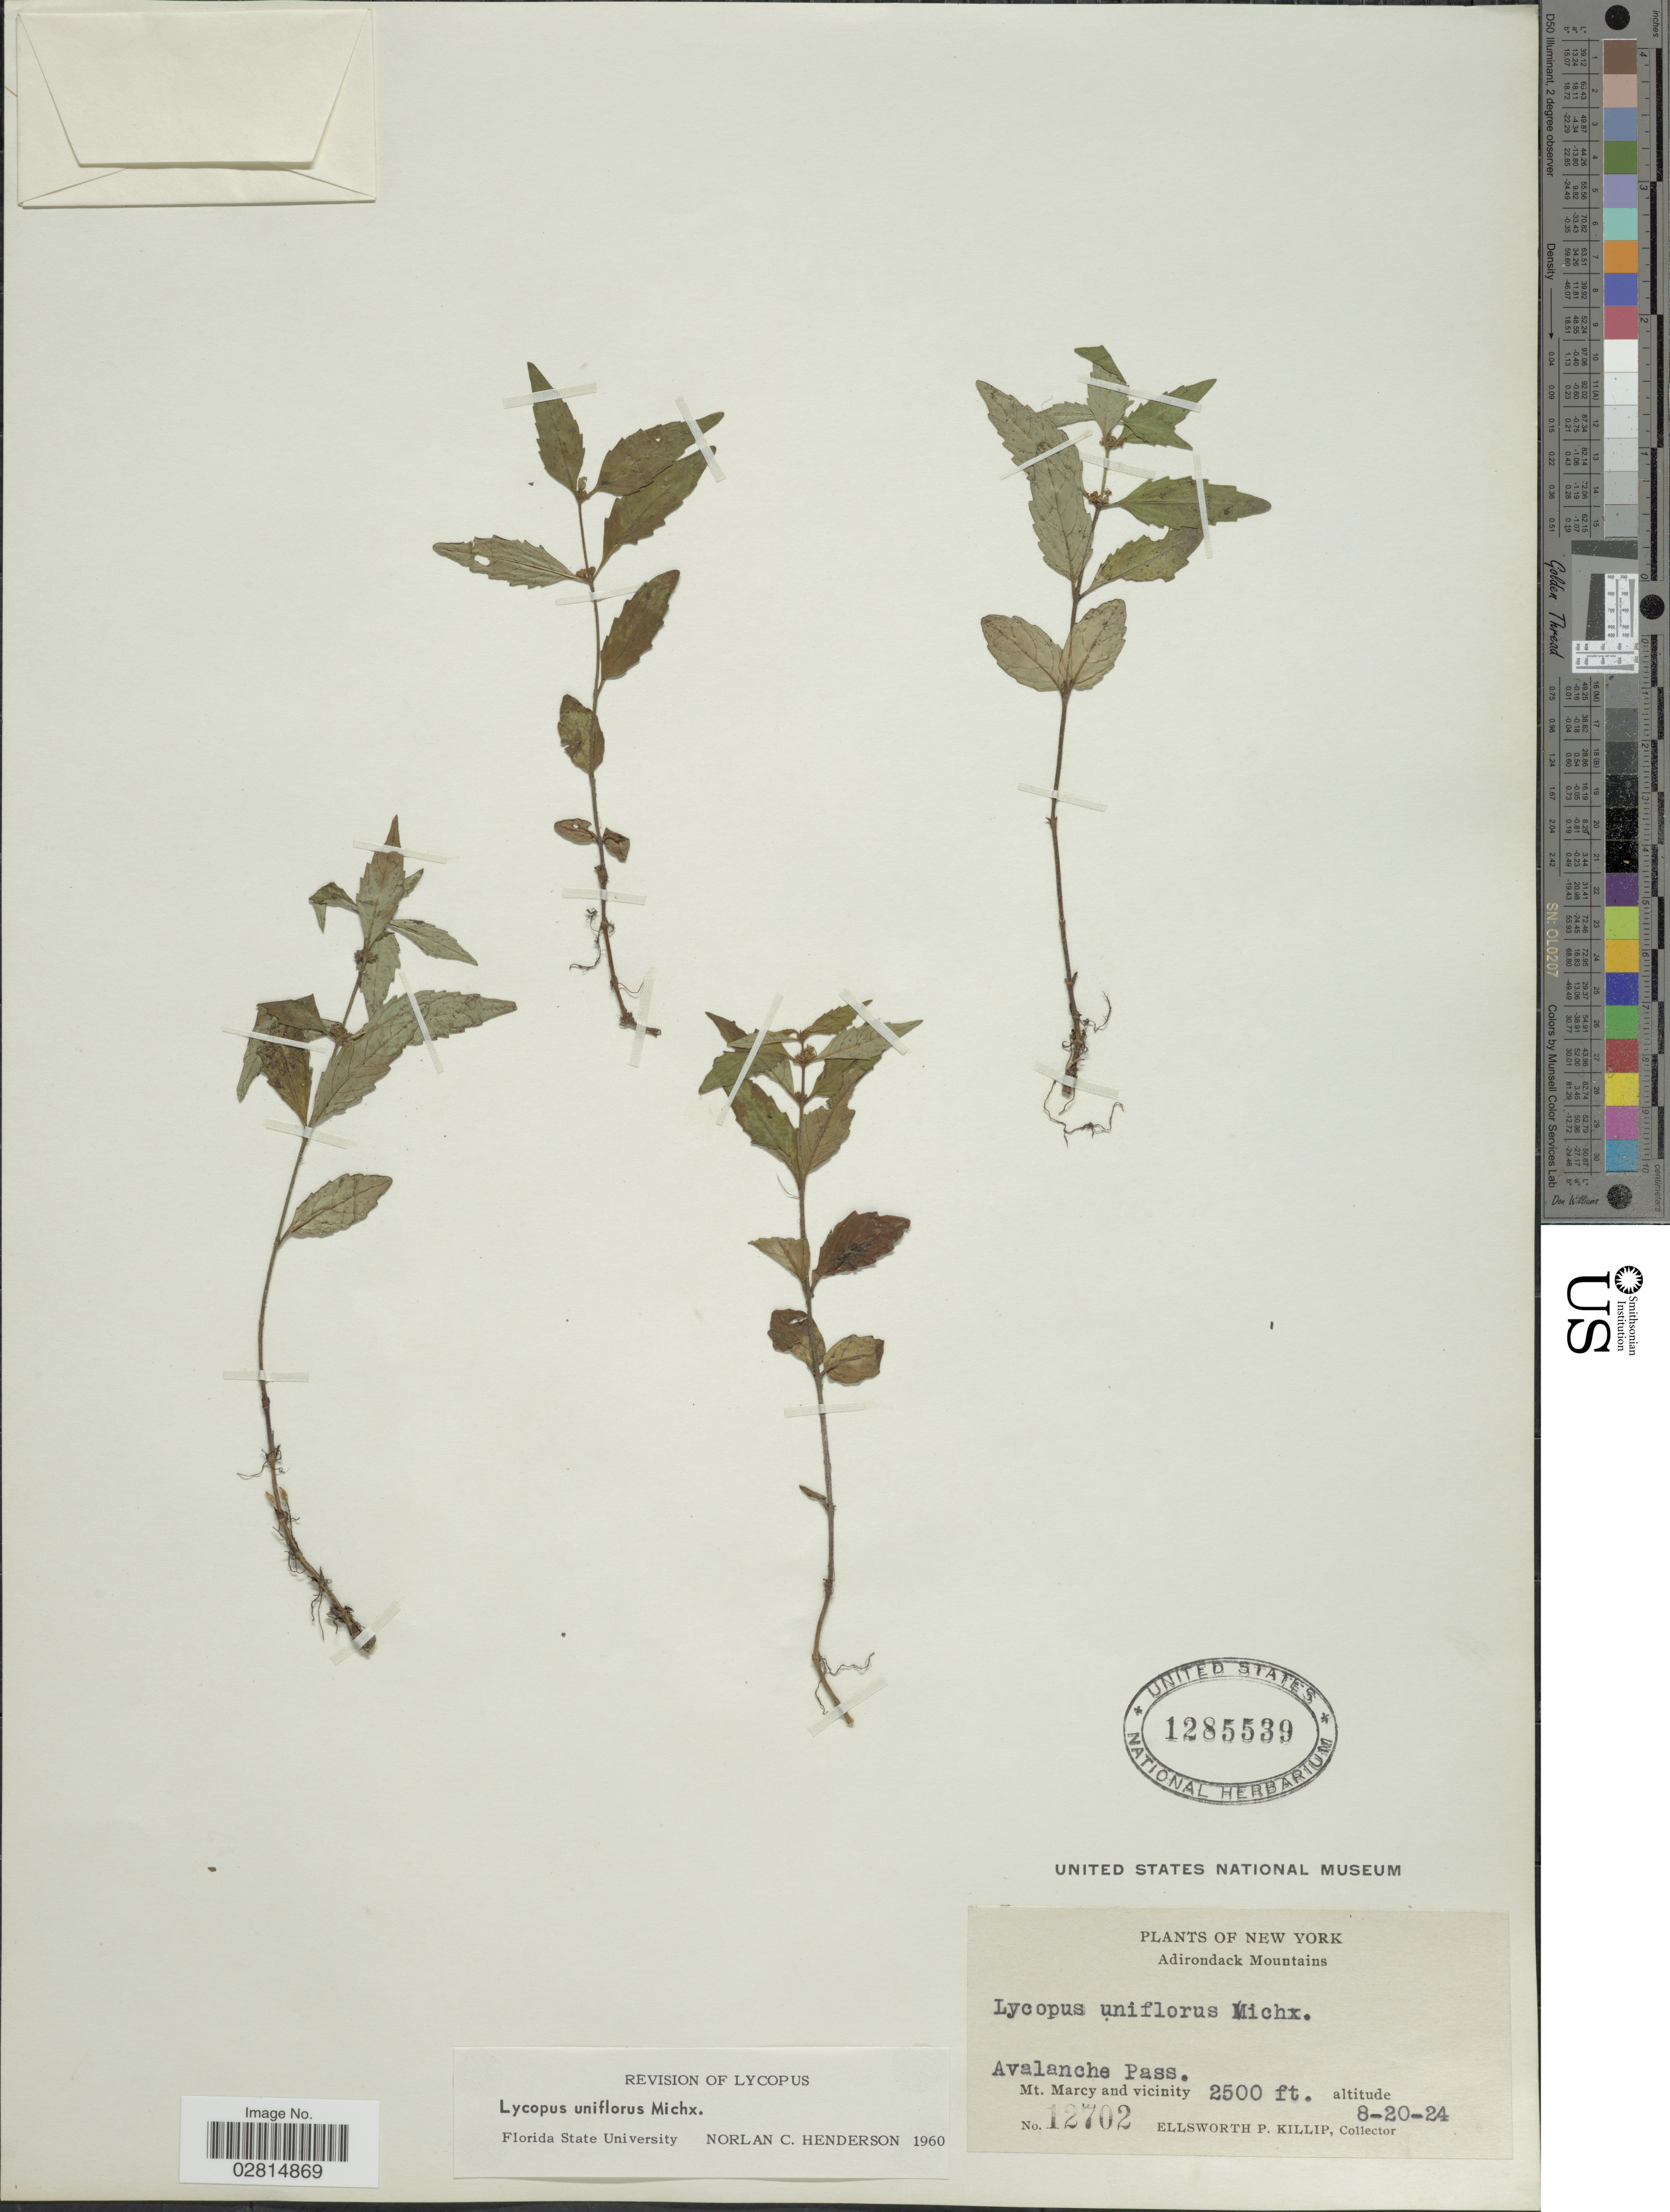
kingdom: Plantae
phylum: Tracheophyta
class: Magnoliopsida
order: Lamiales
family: Lamiaceae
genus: Lycopus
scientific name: Lycopus uniflorus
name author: Michx.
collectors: E. P. Killip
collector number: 12702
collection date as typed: Transcribed d/m/y: 20/8/24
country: United States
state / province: New York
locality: Adirondack Mountains, Avalanche Pass, Mt. Marcy and vicinity.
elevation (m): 762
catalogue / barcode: US 1285539